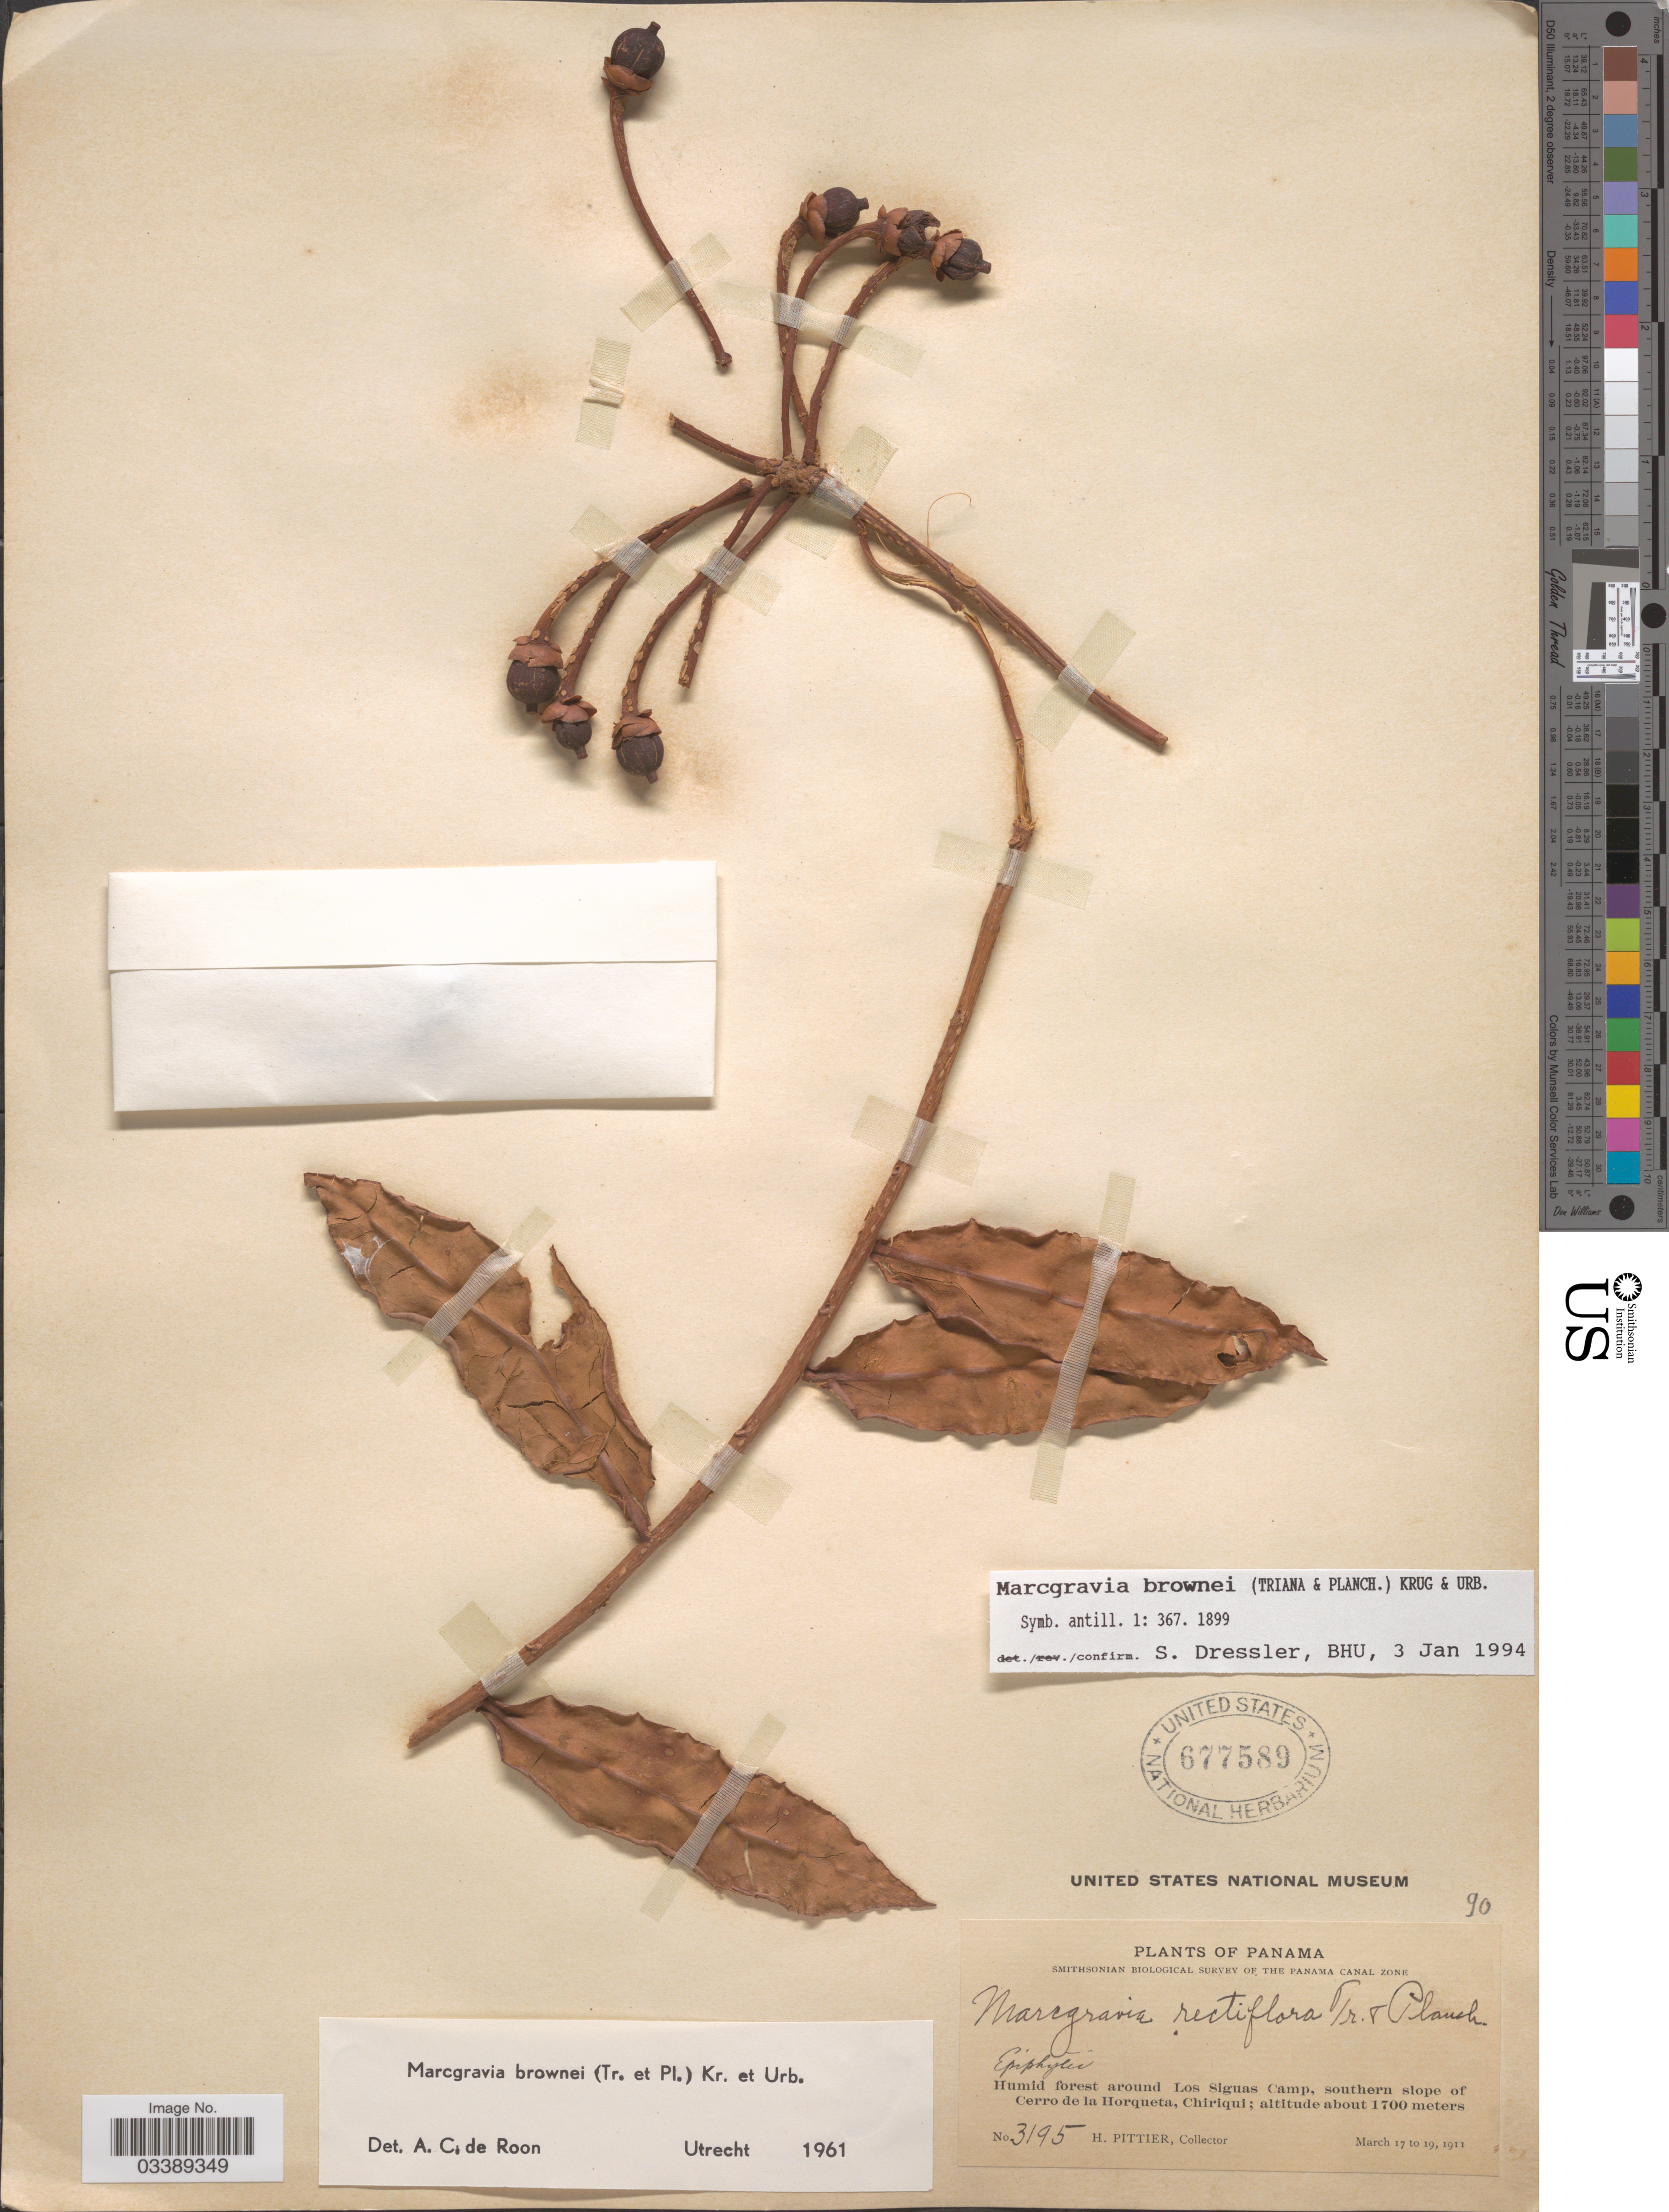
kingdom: Plantae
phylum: Tracheophyta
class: Magnoliopsida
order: Ericales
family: Marcgraviaceae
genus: Marcgravia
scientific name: Marcgravia brownei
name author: (Triana & Planch.) Krug & Urb.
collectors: H. F. Pittier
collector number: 3195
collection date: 1911-03-17/1911-03-19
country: Panama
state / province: Chiriqui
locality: Humid forest around Los Siguas Camp, southern slope of Cerro de la Horqueta.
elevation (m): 1700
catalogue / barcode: US 677589